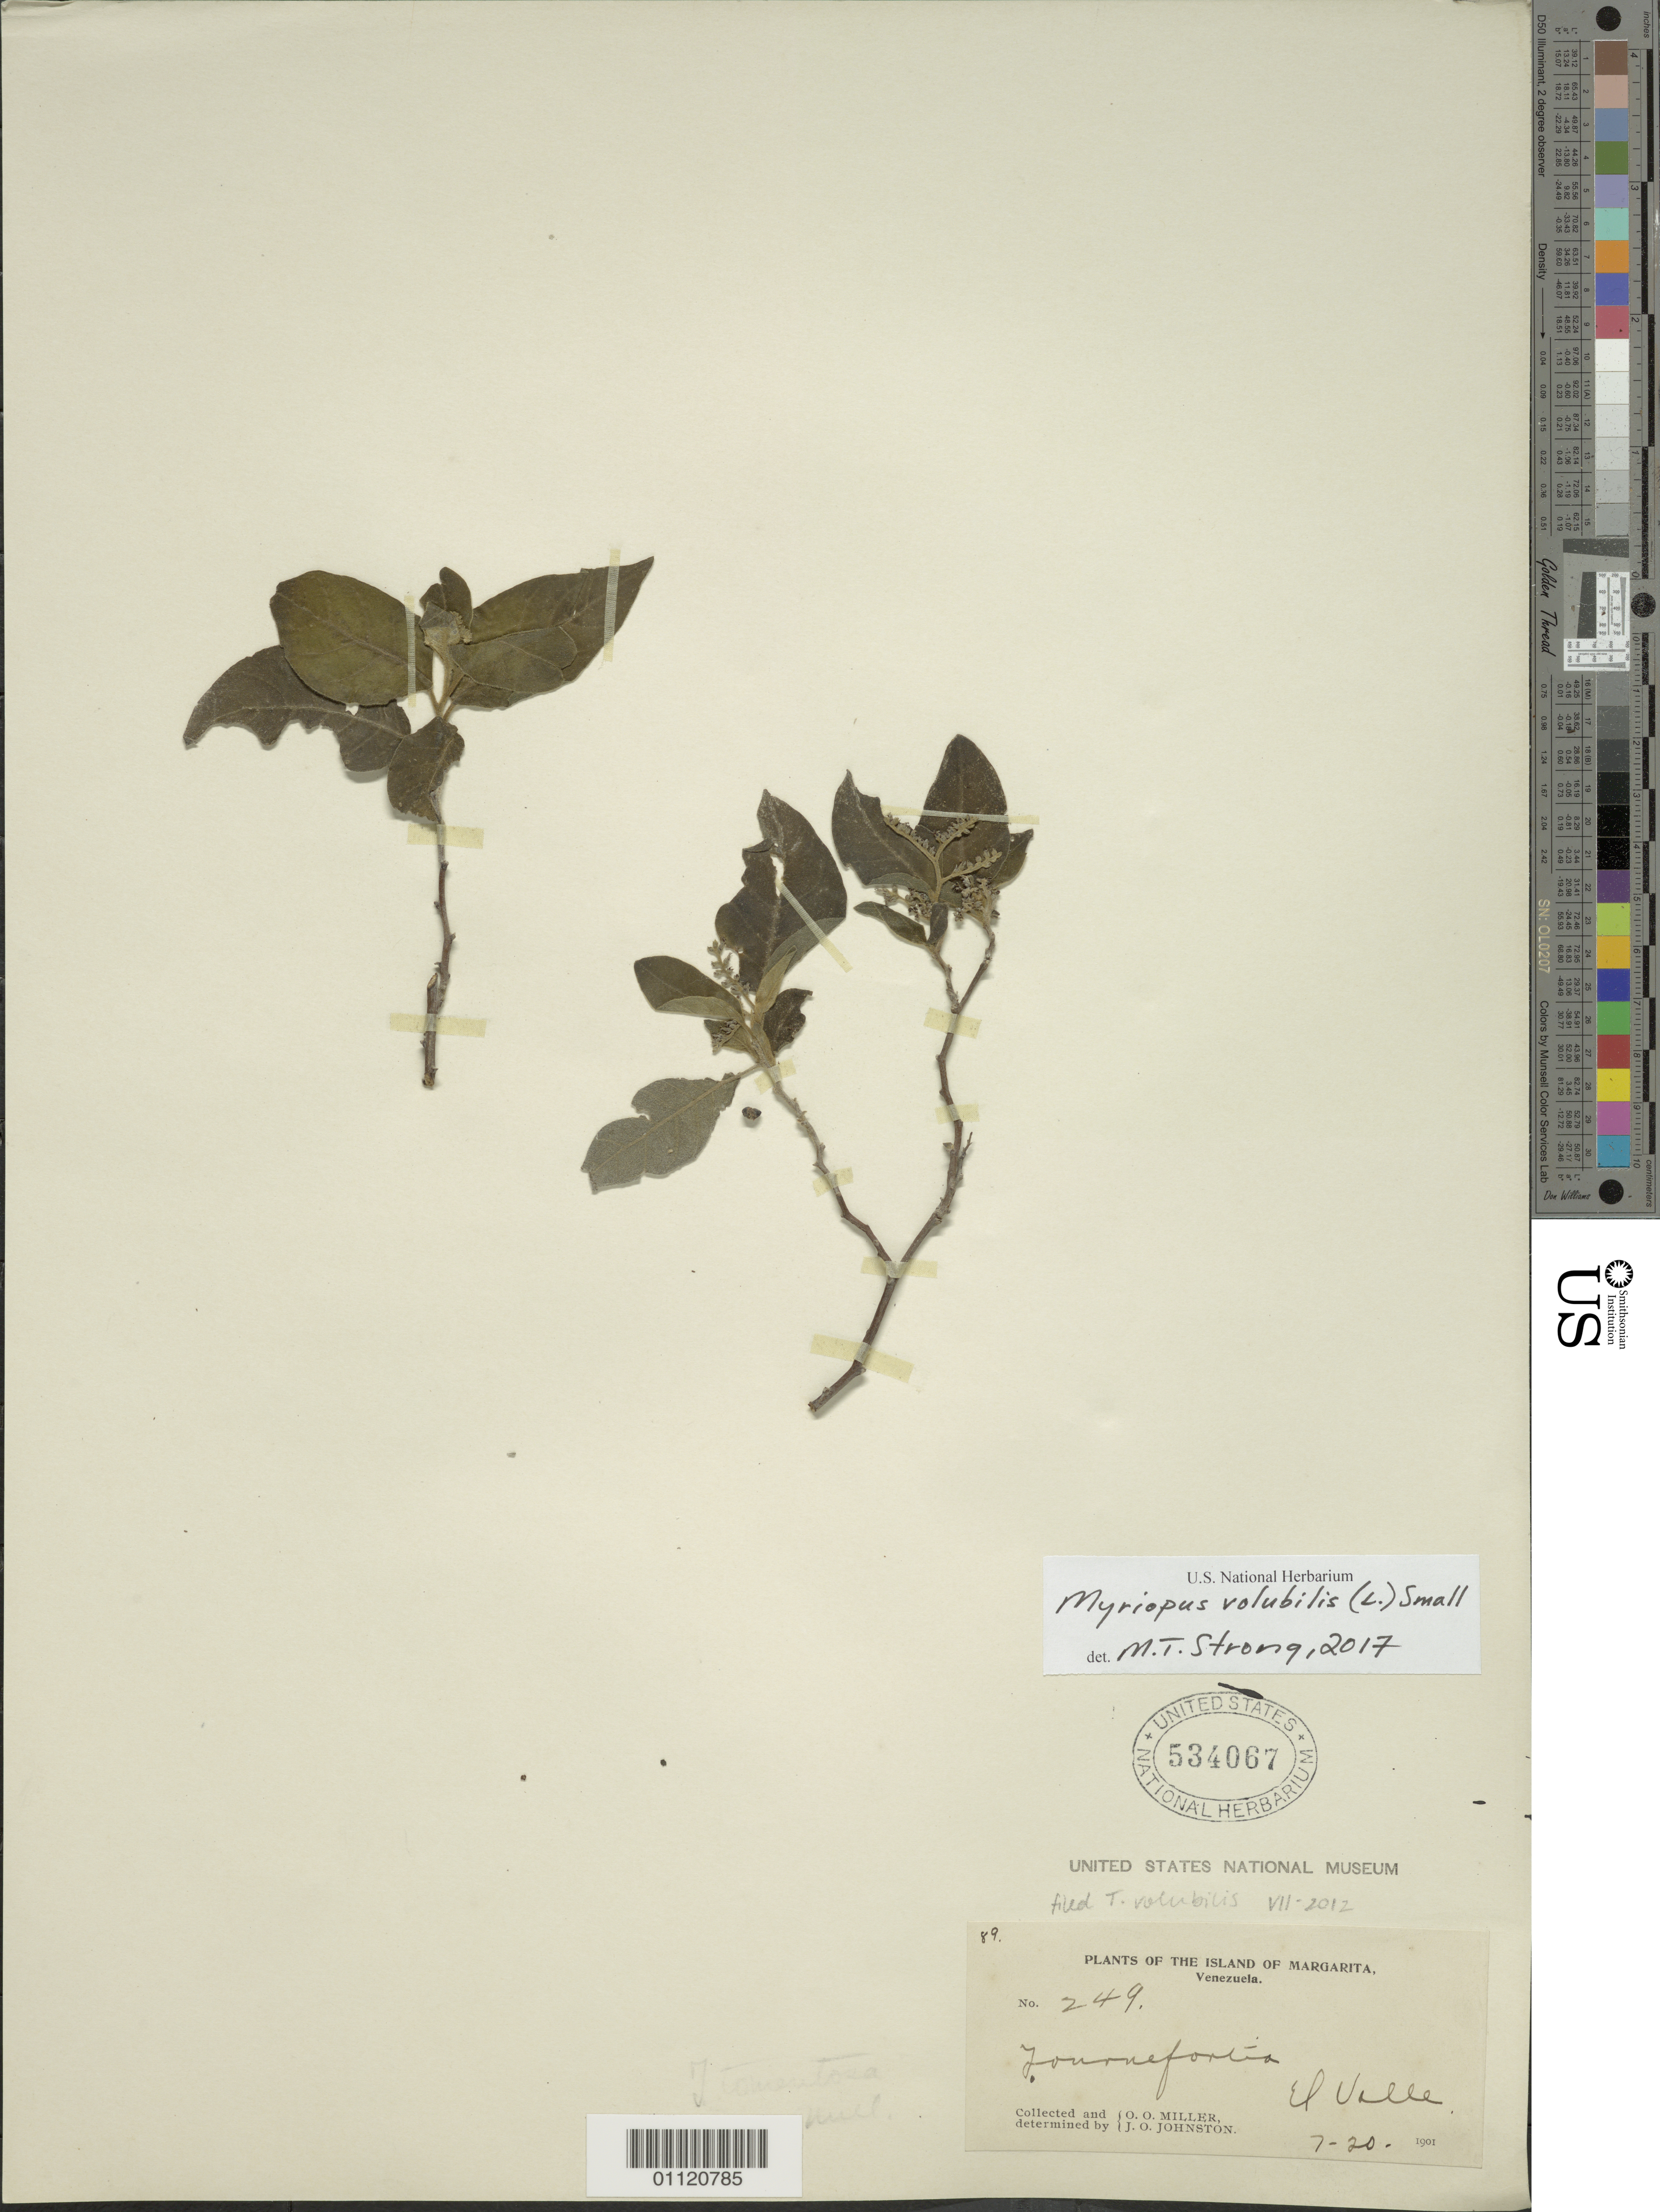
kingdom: Plantae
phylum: Tracheophyta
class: Magnoliopsida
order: Boraginales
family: Heliotropiaceae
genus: Myriopus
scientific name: Myriopus volubilis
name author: (L.) Small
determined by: Strong, Mark T., (BOT), Smithsonian Institution - National Museum of Natural History (UNITED STATES)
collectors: O. O. Miller & J. Johnston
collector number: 249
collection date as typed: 20 Jul 1901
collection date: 1901-07-20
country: Venezuela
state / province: Nueva Esparta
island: Margarita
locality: El Valle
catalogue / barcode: US 534067